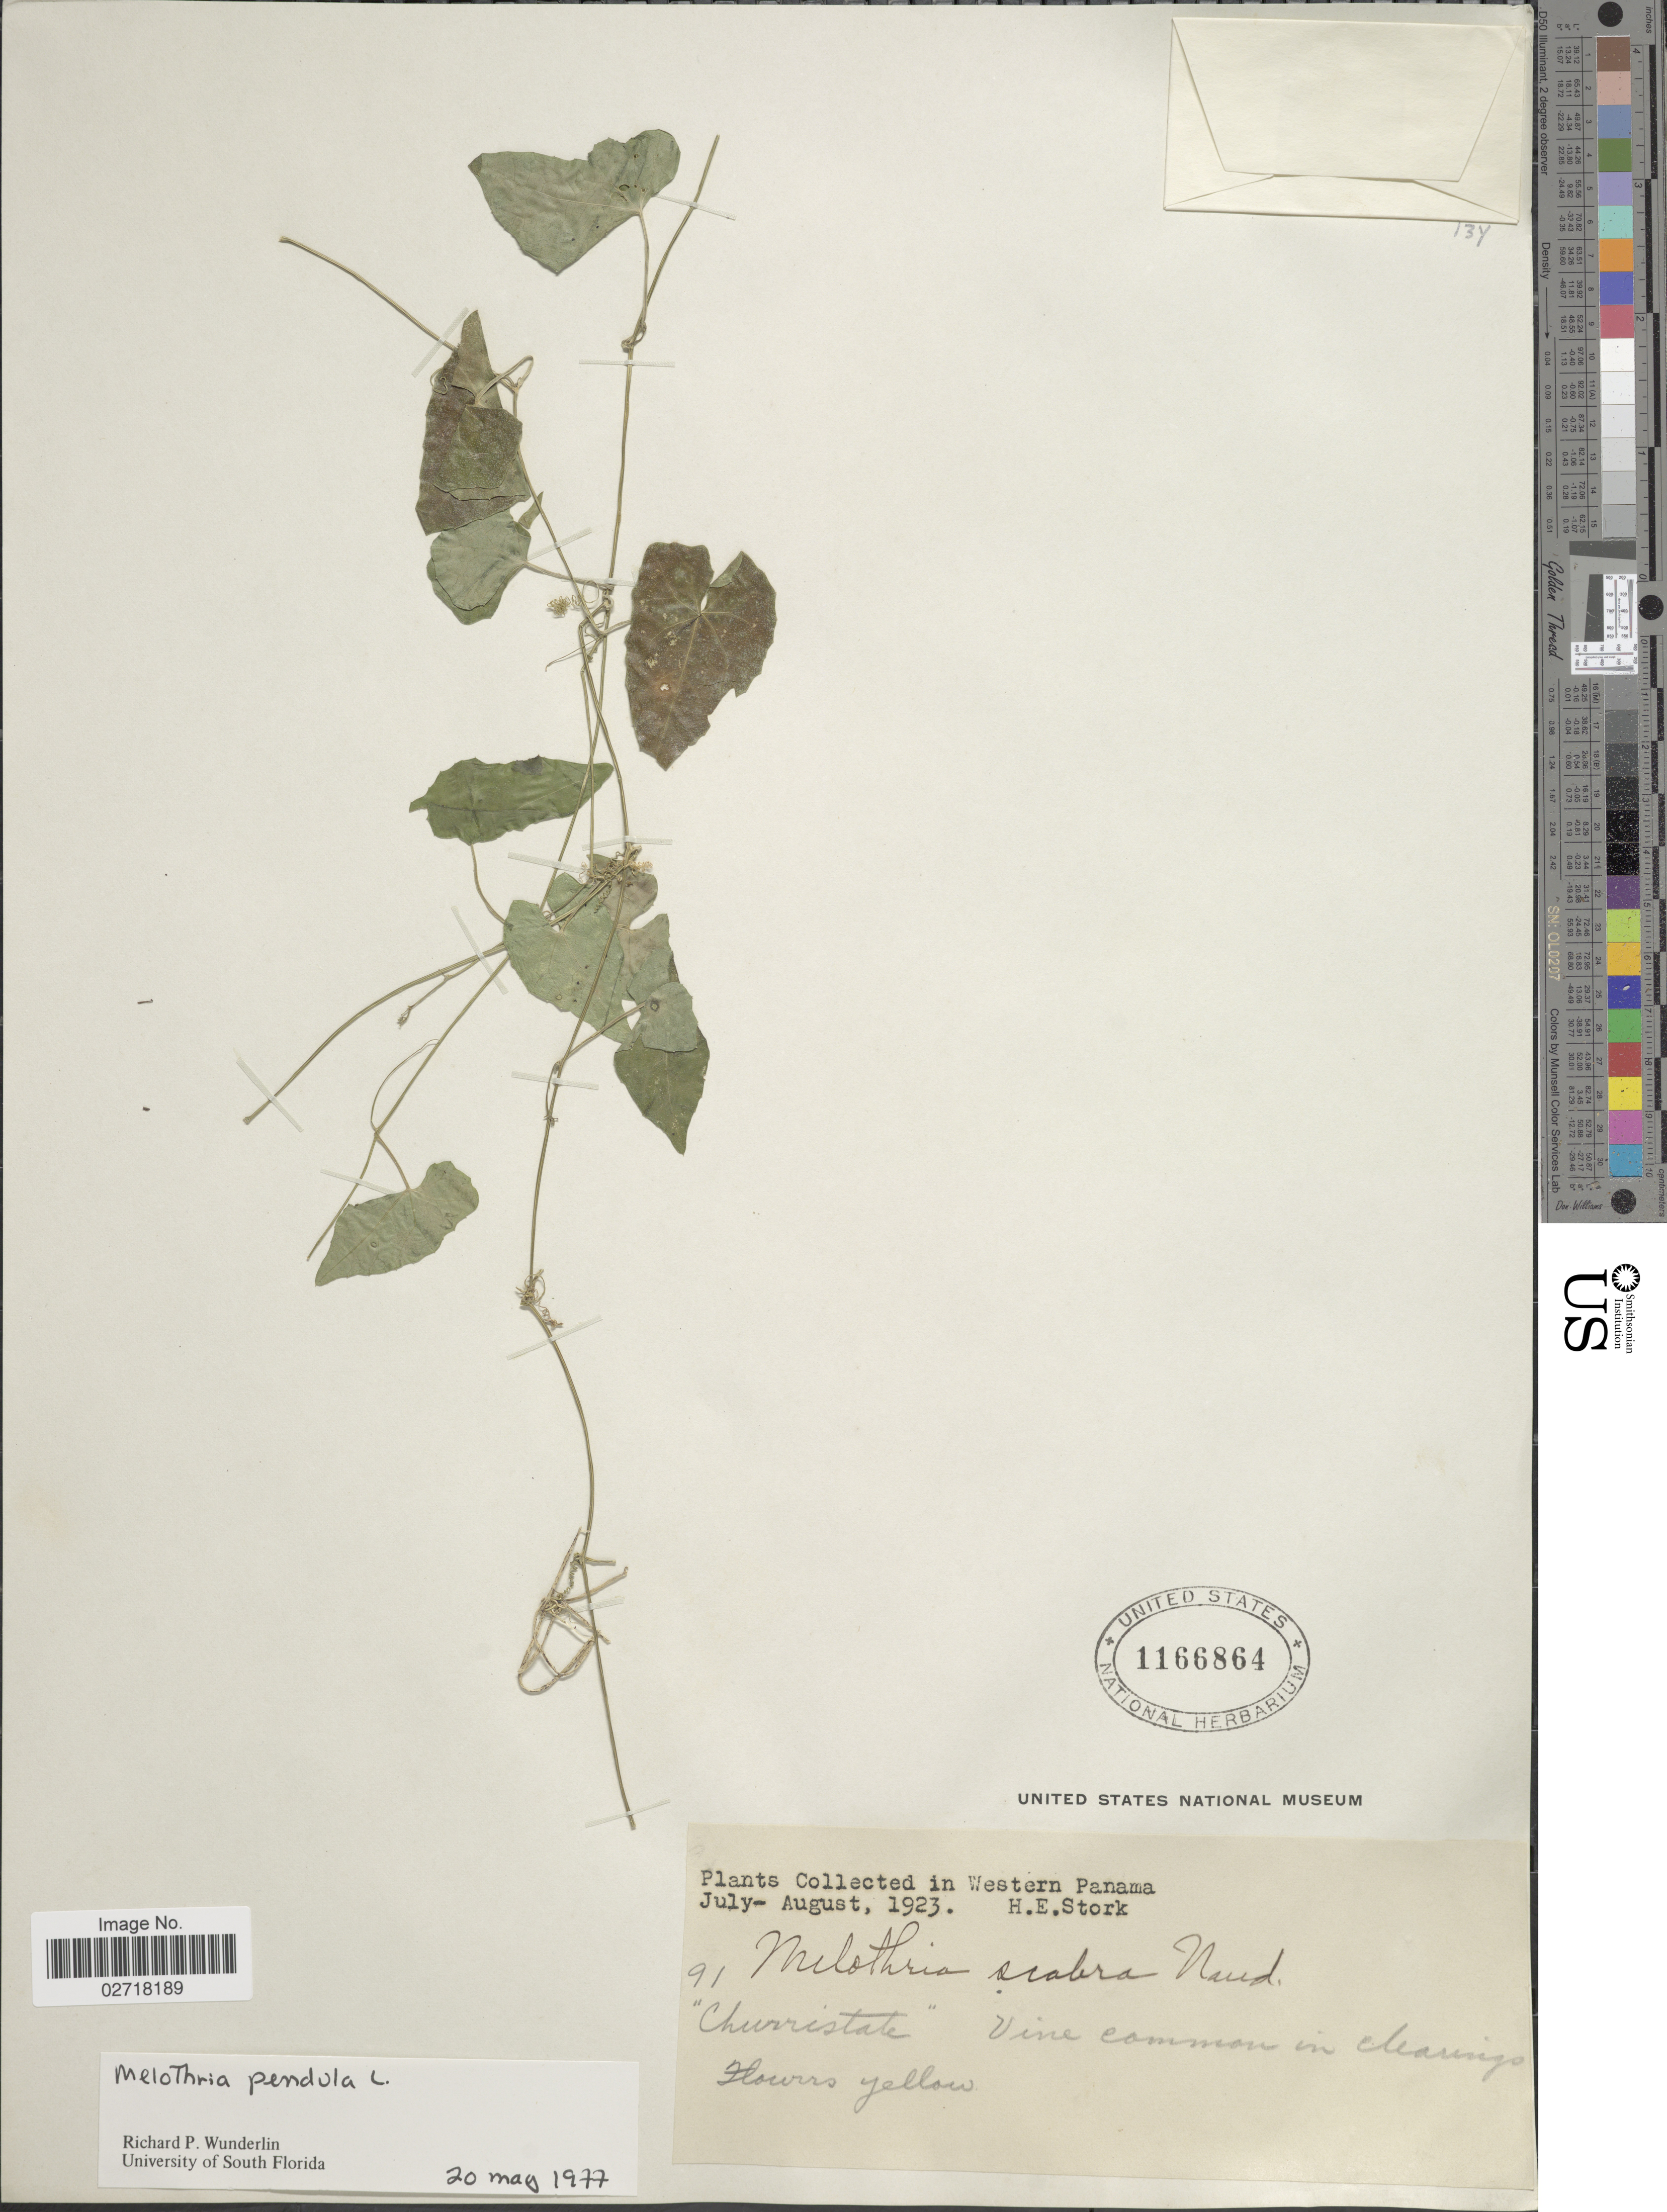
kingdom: Plantae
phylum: Tracheophyta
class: Magnoliopsida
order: Cucurbitales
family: Cucurbitaceae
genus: Melothria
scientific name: Melothria pendula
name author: L.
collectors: H. E. Stork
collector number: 91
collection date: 1923-07/1923-08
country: Panama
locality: Western Panama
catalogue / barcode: US 1166864